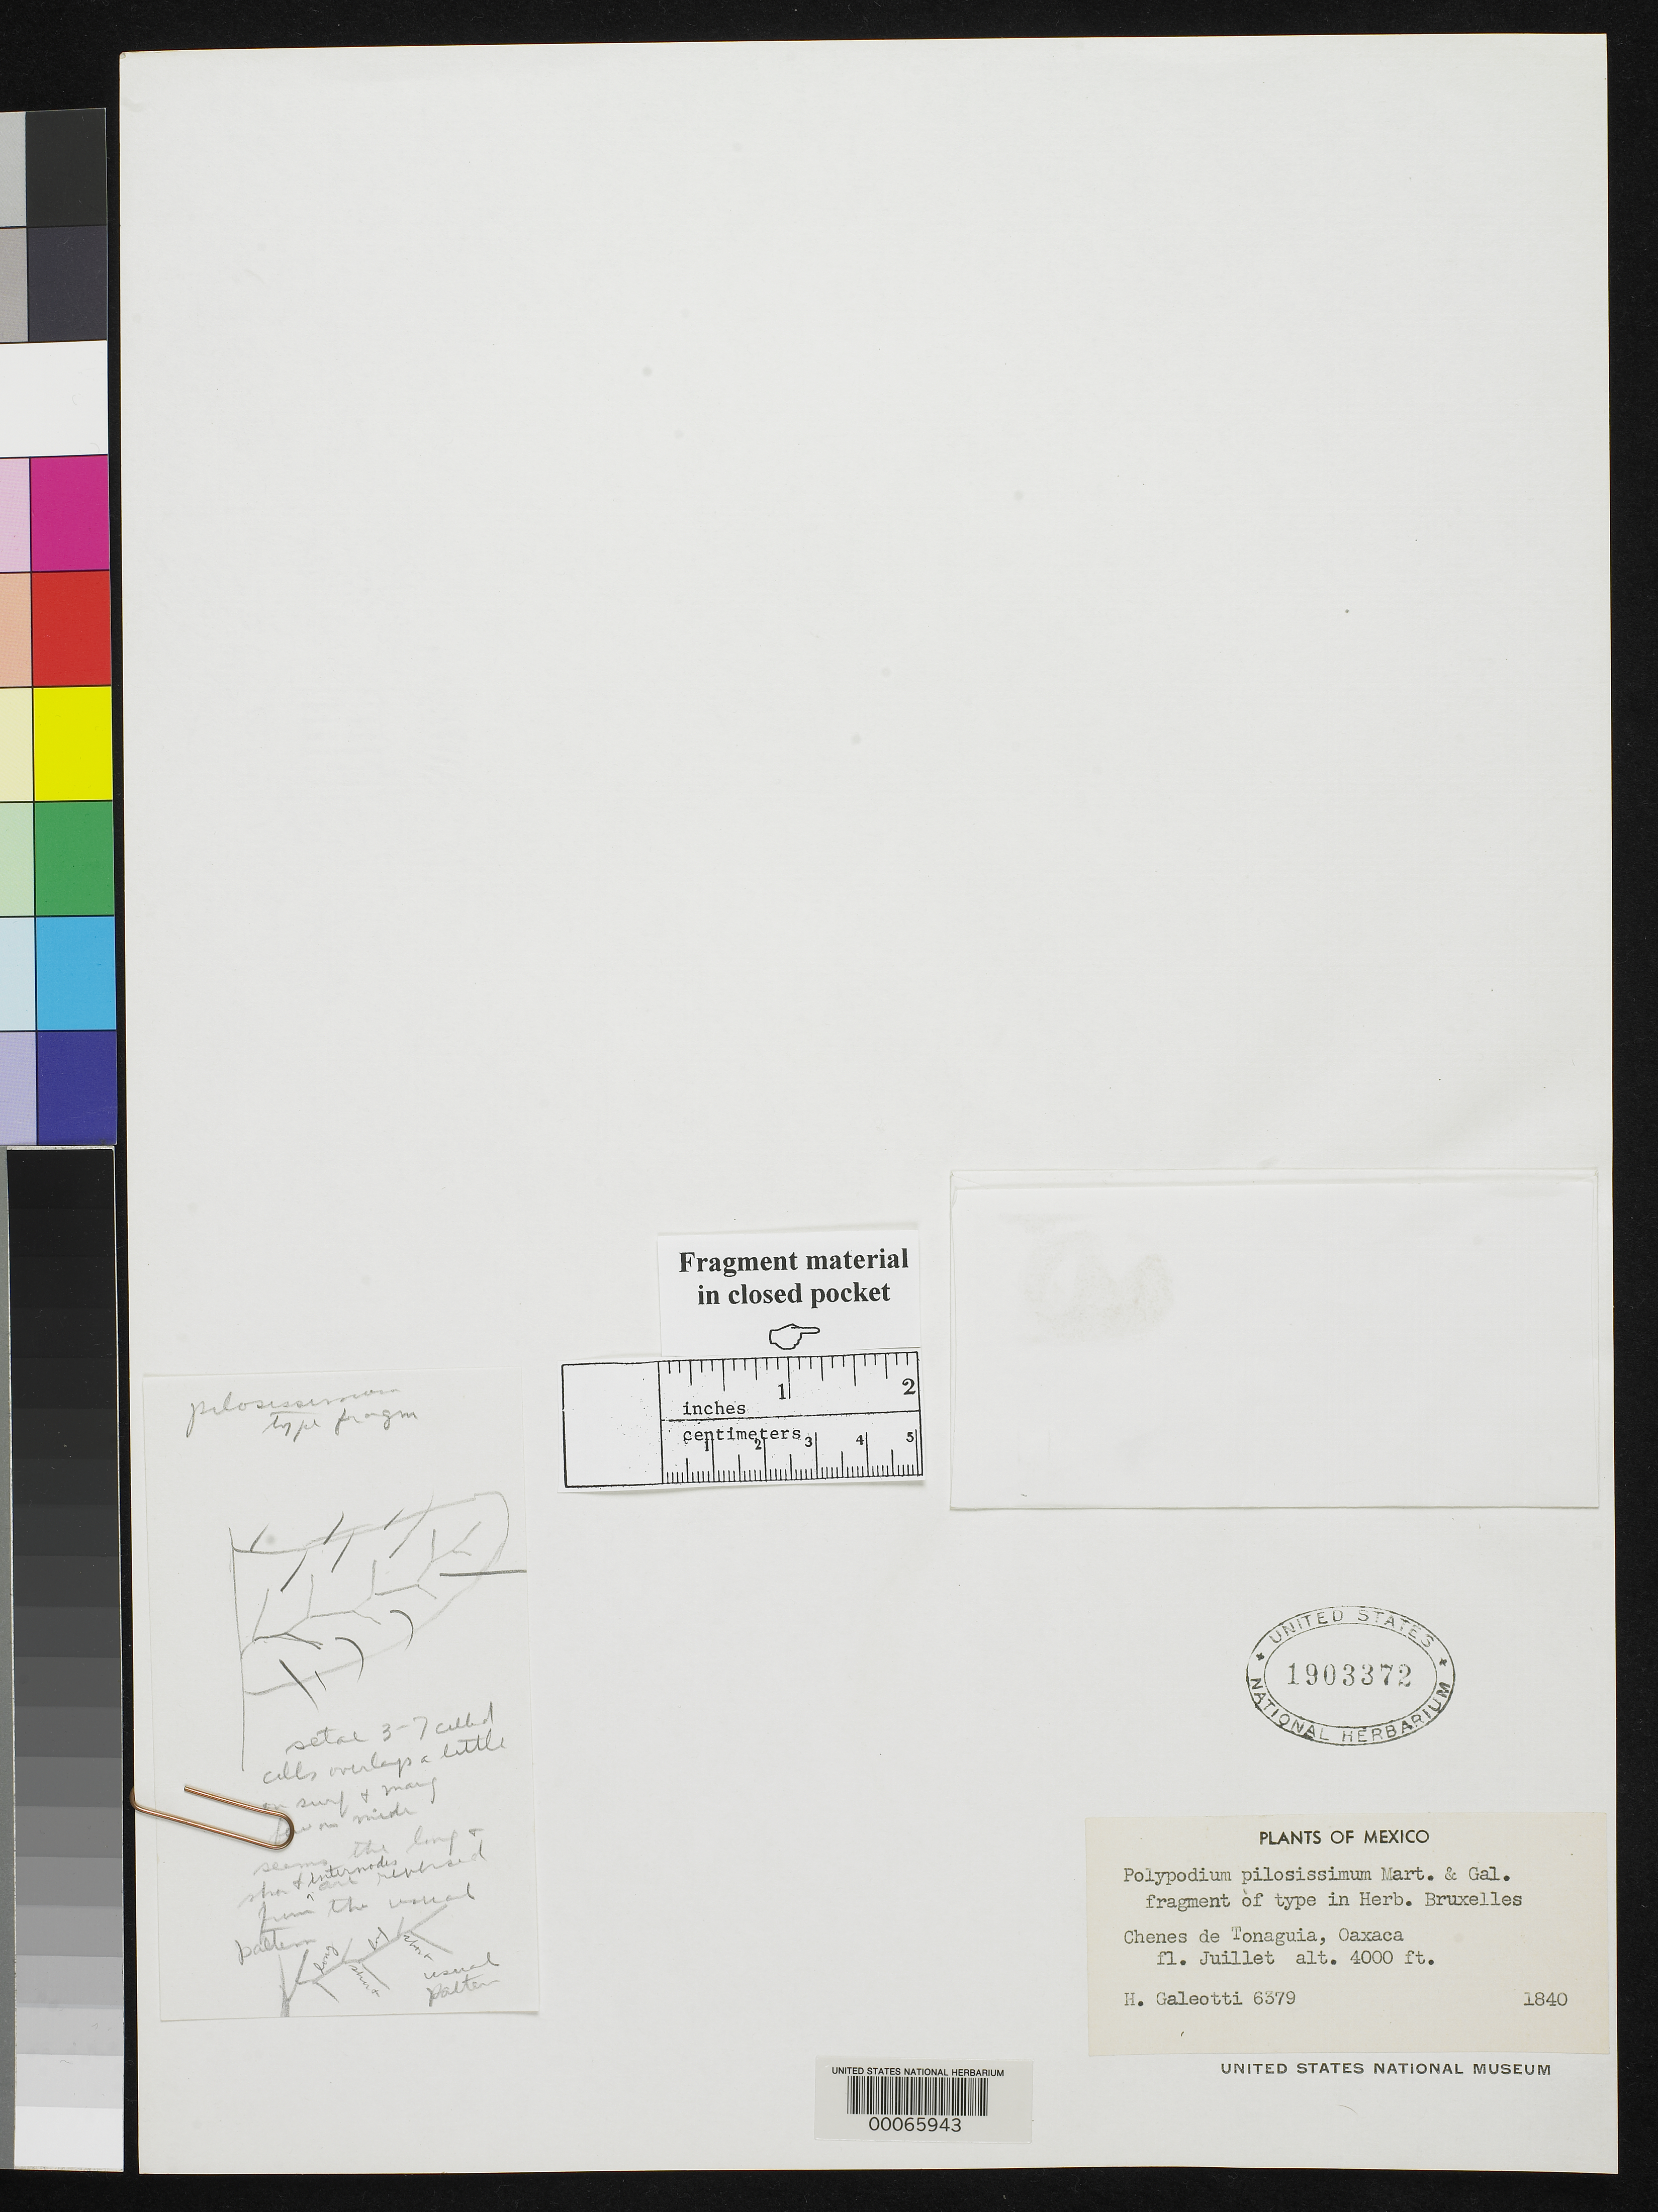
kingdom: Plantae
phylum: Tracheophyta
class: Polypodiopsida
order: Polypodiales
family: Polypodiaceae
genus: Polypodium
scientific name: Polypodium pilosissimum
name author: M. Martens & Galeotti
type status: Type Fragment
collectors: H. G. Galeotti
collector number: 6379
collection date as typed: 1840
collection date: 1840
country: Mexico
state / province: Oaxaca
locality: Chenes de Tonaguia.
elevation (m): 1219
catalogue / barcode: US 1903372